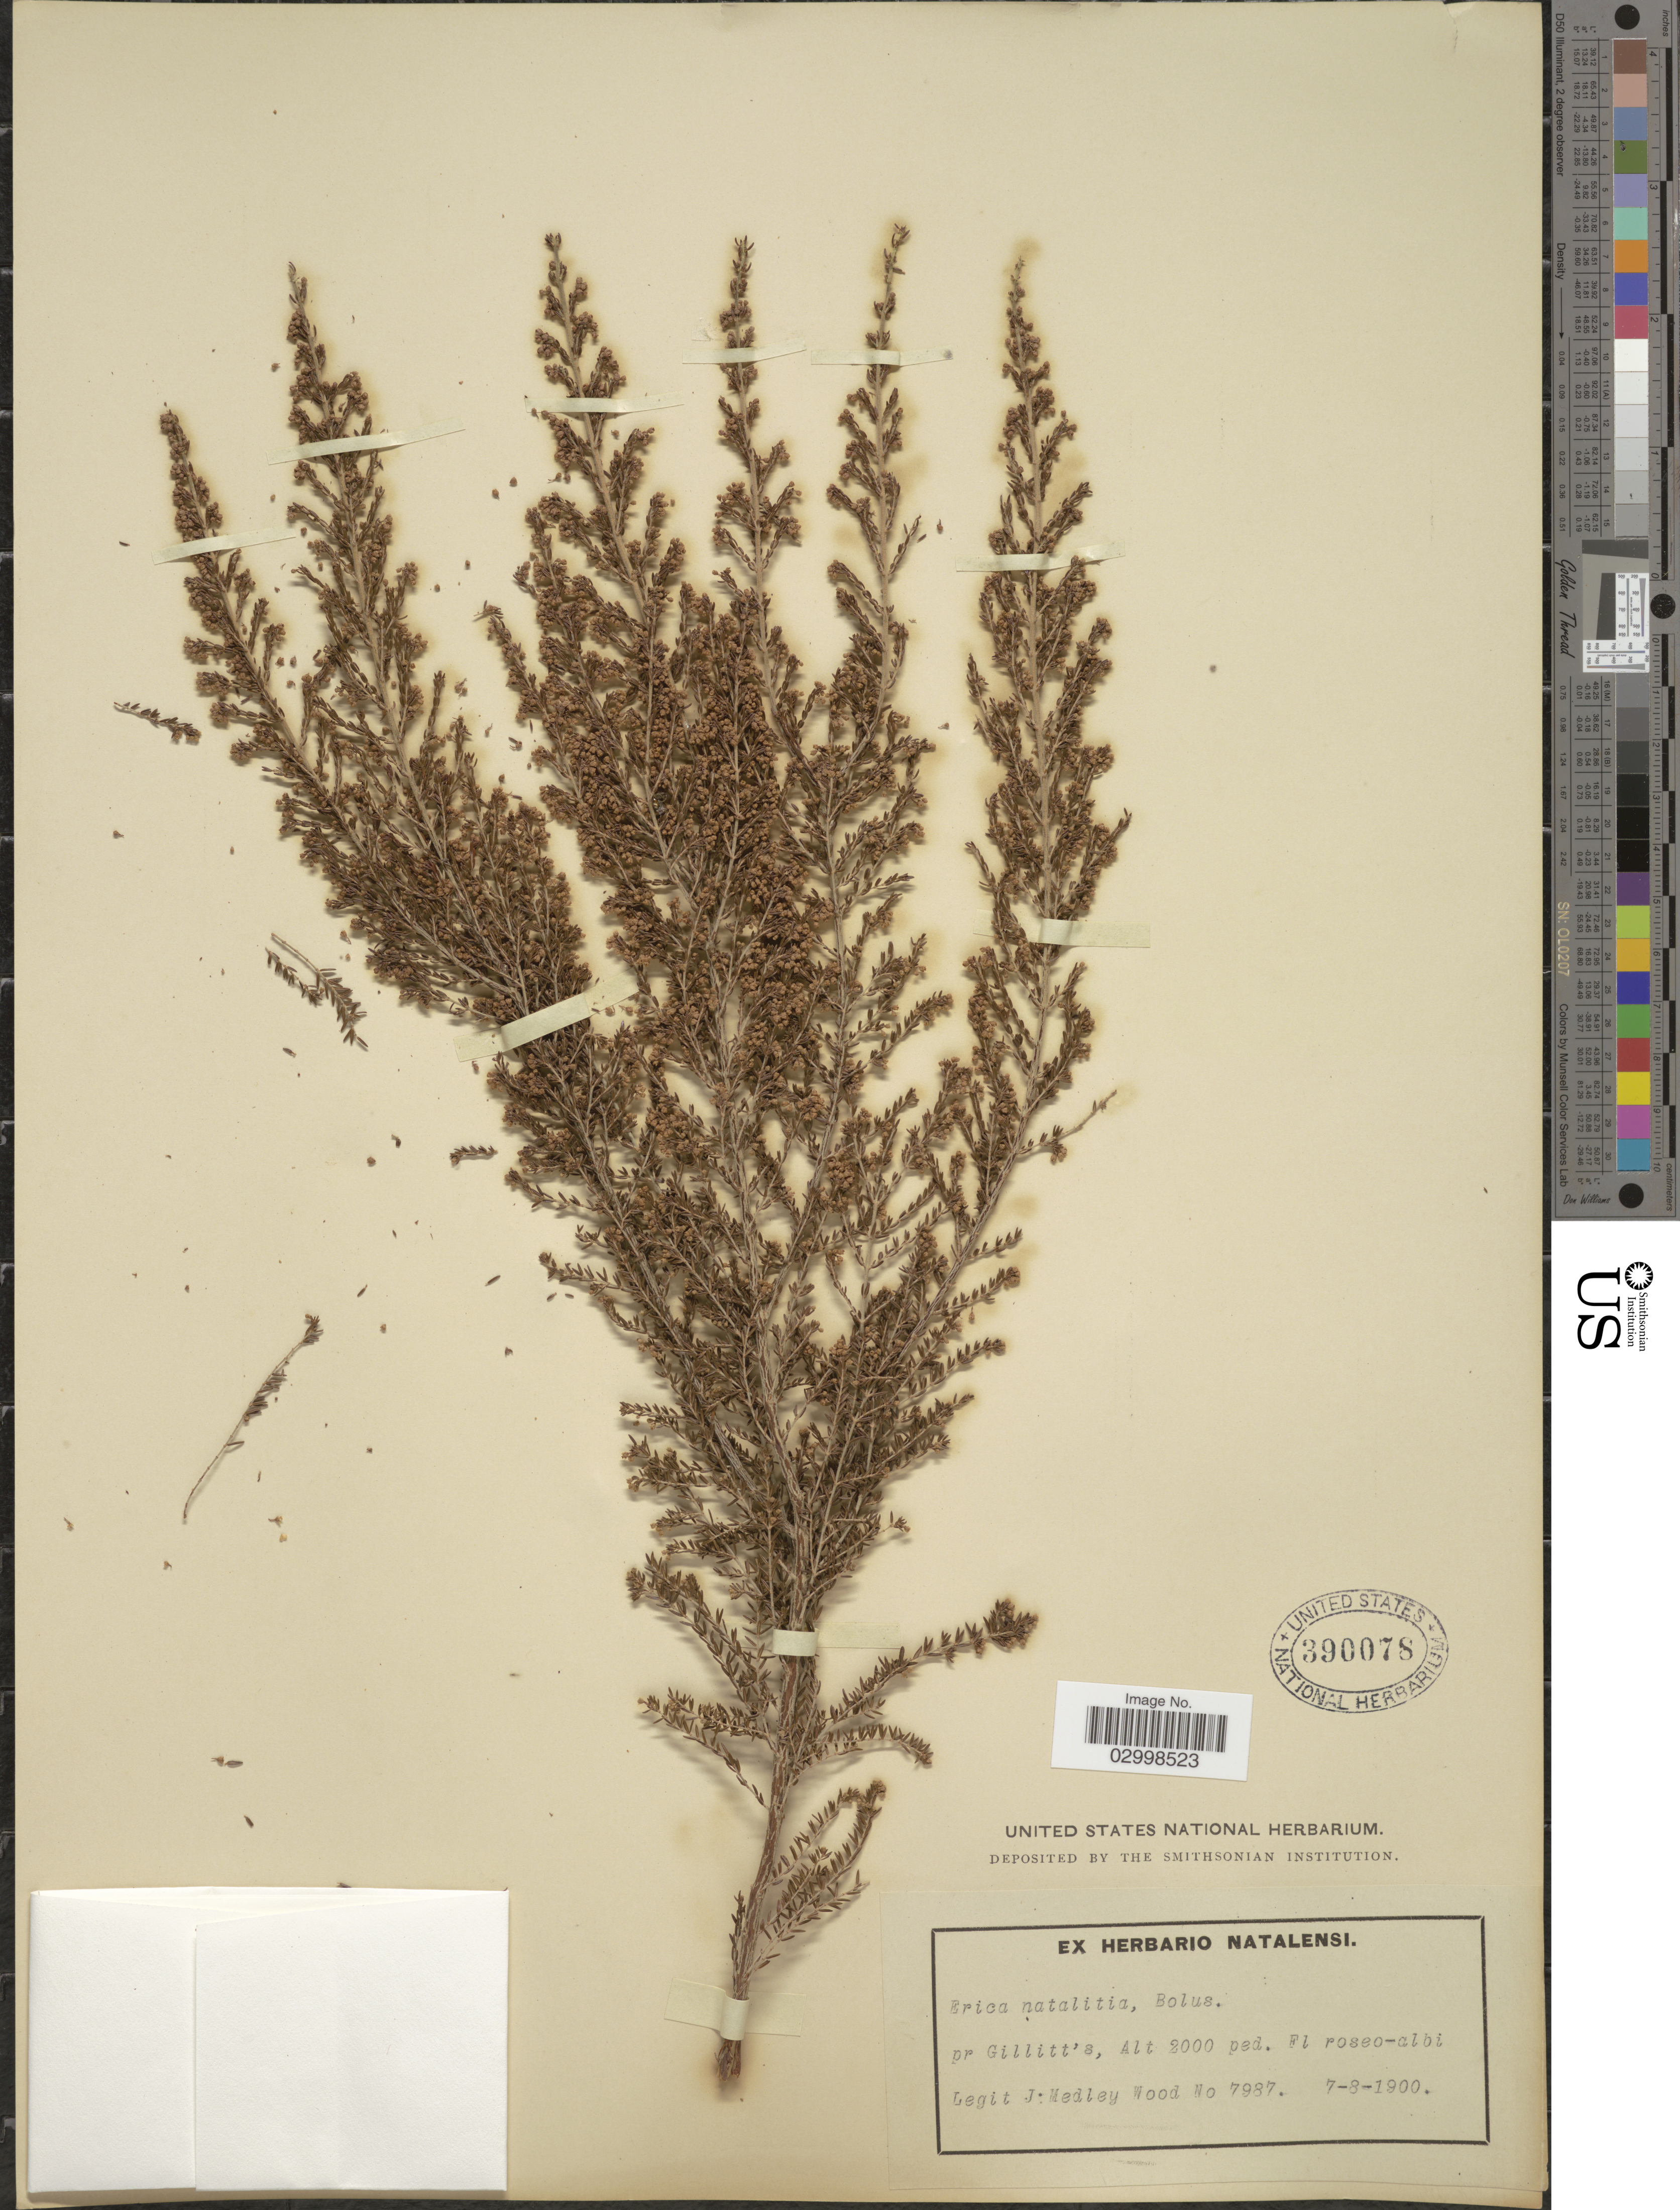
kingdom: Plantae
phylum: Tracheophyta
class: Magnoliopsida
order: Ericales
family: Ericaceae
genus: Erica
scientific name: Erica natalitia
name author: Bolus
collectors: J. Medley Wood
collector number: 7987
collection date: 1900-08-07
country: South Africa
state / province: KwaZulu-Natal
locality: Pr Gillitt's.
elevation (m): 610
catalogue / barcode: US 390078